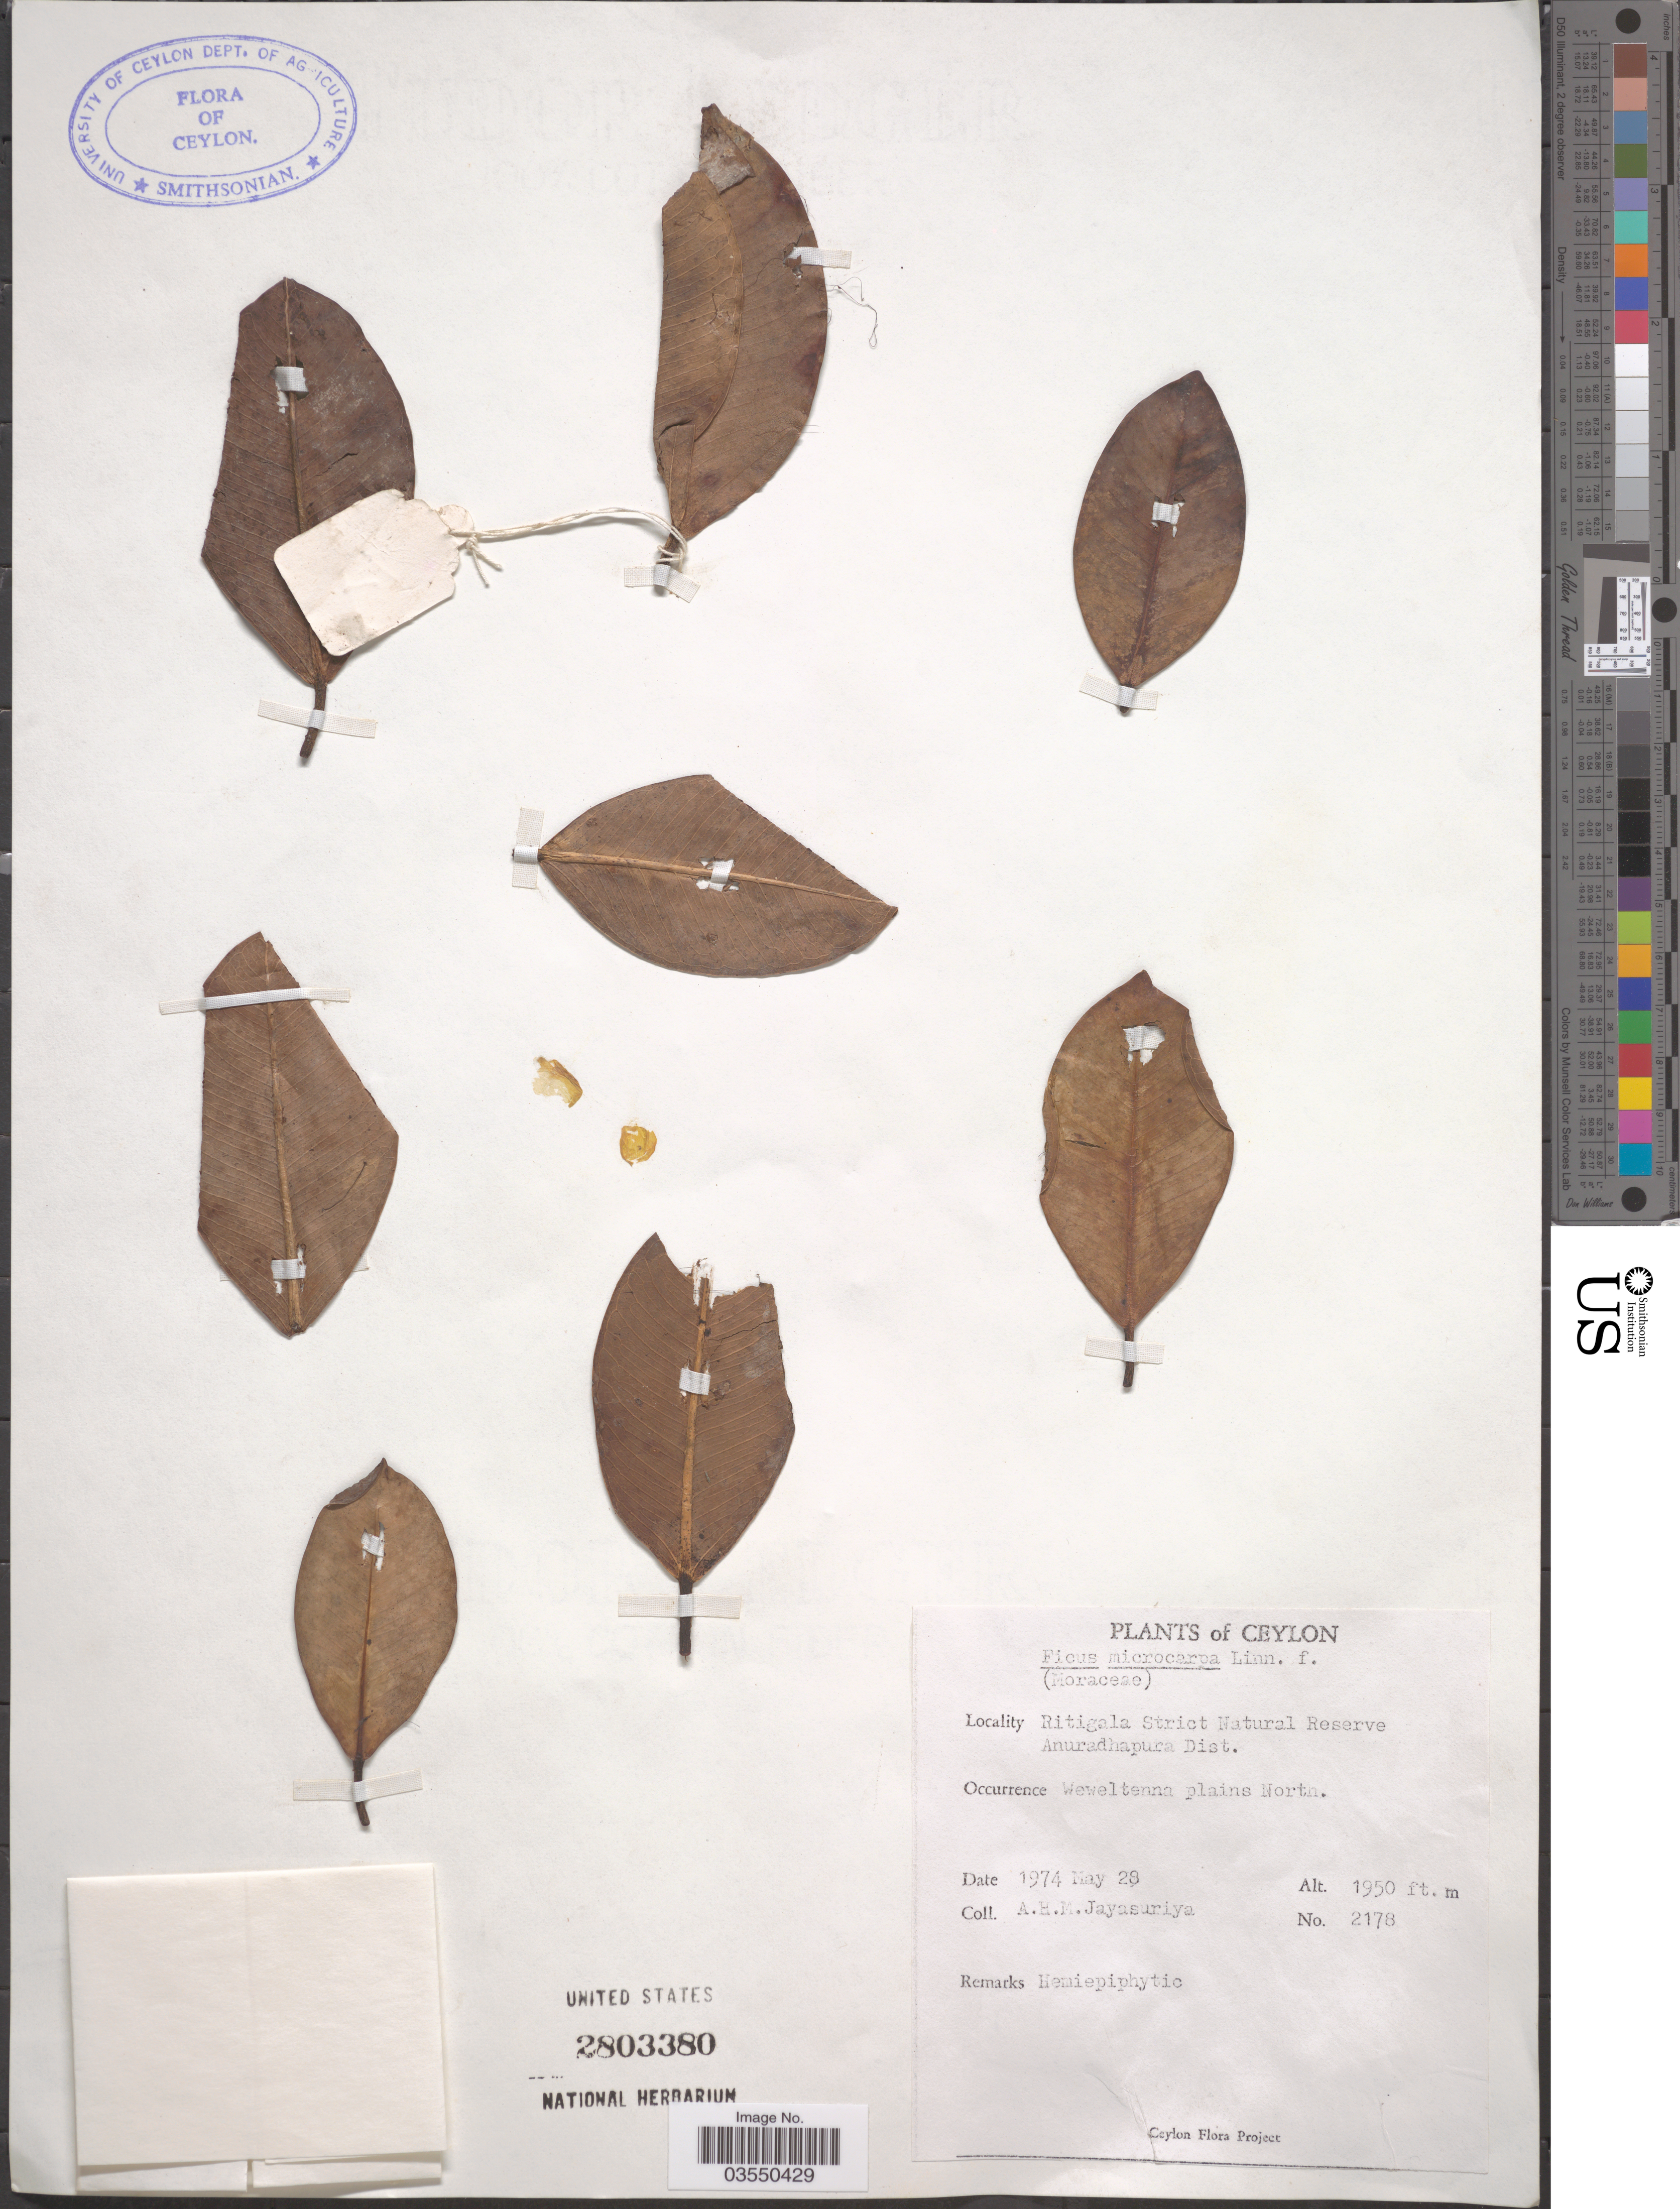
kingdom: Plantae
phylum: Tracheophyta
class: Magnoliopsida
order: Rosales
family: Moraceae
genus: Ficus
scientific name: Ficus microcarpa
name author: L. f.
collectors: A. H. Jayasuriya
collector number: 2178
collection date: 1974-05-28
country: Sri Lanka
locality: Ceylon. Ritigala Strict Natural Reserve, Anuradhapura Dist. Weweltenna plains North.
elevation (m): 594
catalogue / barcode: US 2803380